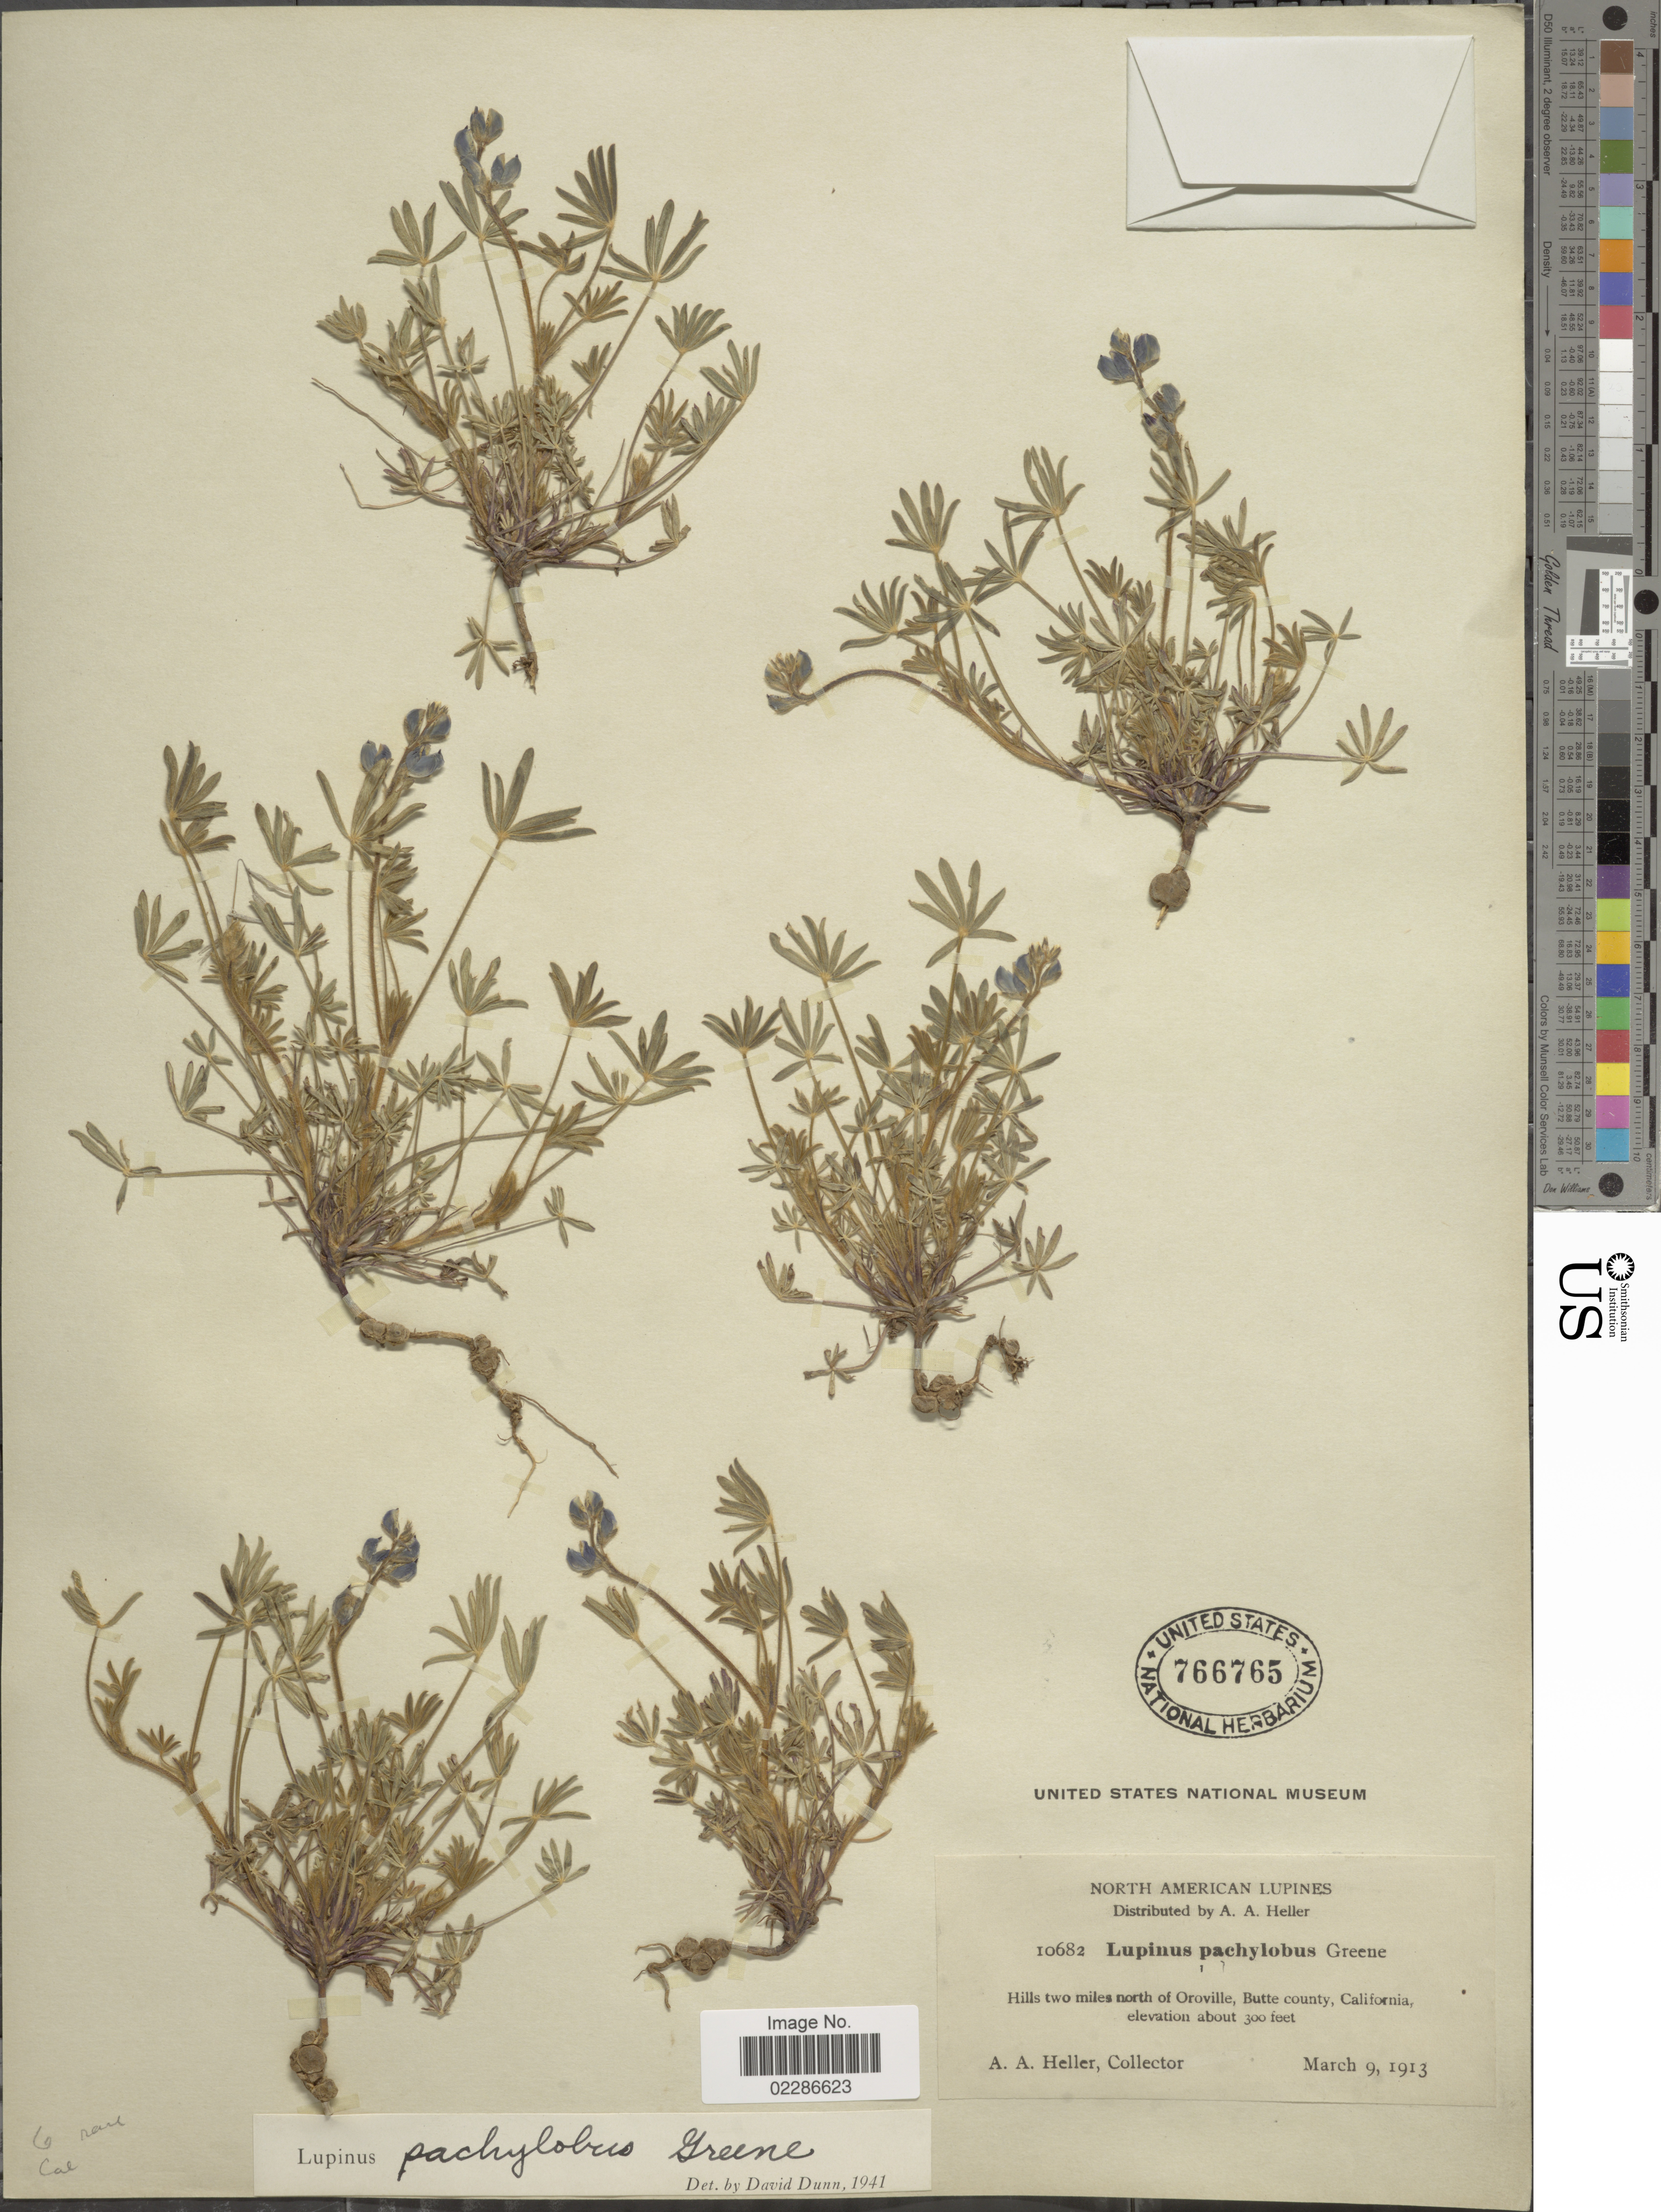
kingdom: Plantae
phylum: Tracheophyta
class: Magnoliopsida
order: Fabales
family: Fabaceae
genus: Lupinus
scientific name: Lupinus pachylobus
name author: Greene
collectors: A. A. Heller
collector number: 10682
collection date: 1913-03-09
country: United States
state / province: California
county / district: Butte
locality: Hills two miles north of Oroville, Butte county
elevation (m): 91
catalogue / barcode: US 766765